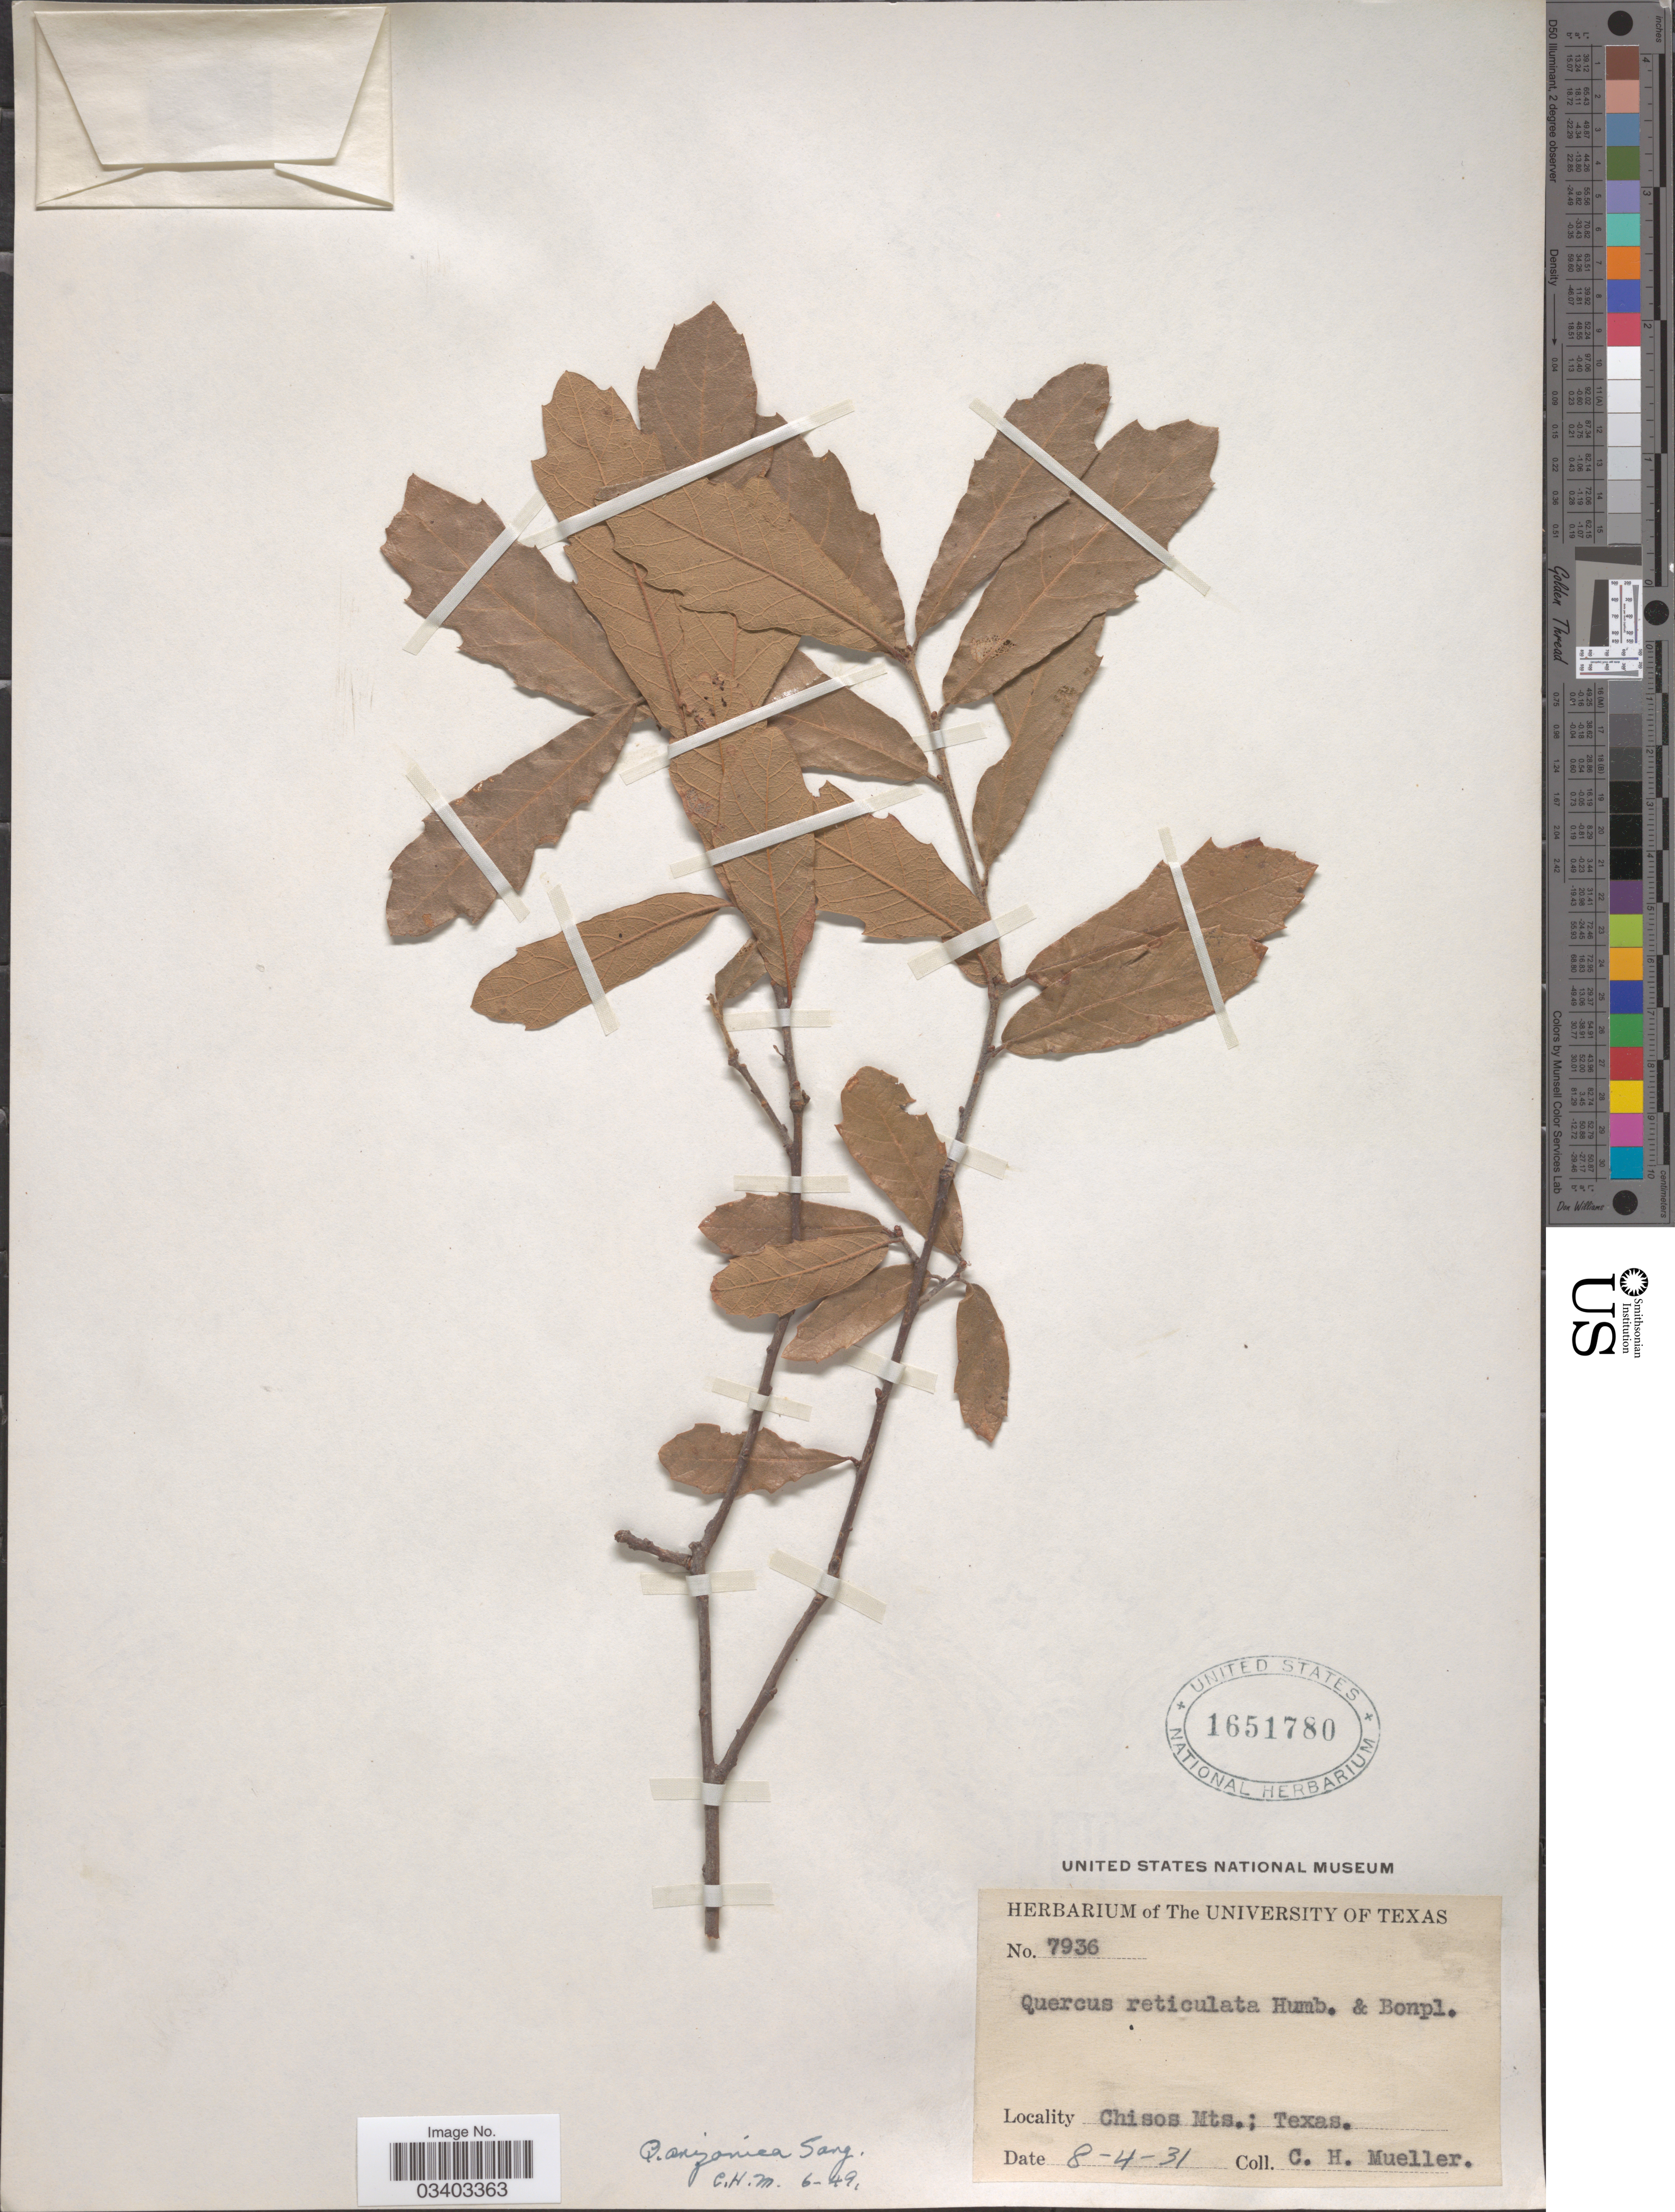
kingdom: Plantae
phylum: Tracheophyta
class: Magnoliopsida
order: Fagales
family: Fagaceae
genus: Quercus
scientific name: Quercus arizonica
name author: Sarg.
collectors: C. H. Mueller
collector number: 7936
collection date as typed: Transcribed d/m/y: 4/8/31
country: United States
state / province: Texas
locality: Chisos Mts.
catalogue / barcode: US 1651780